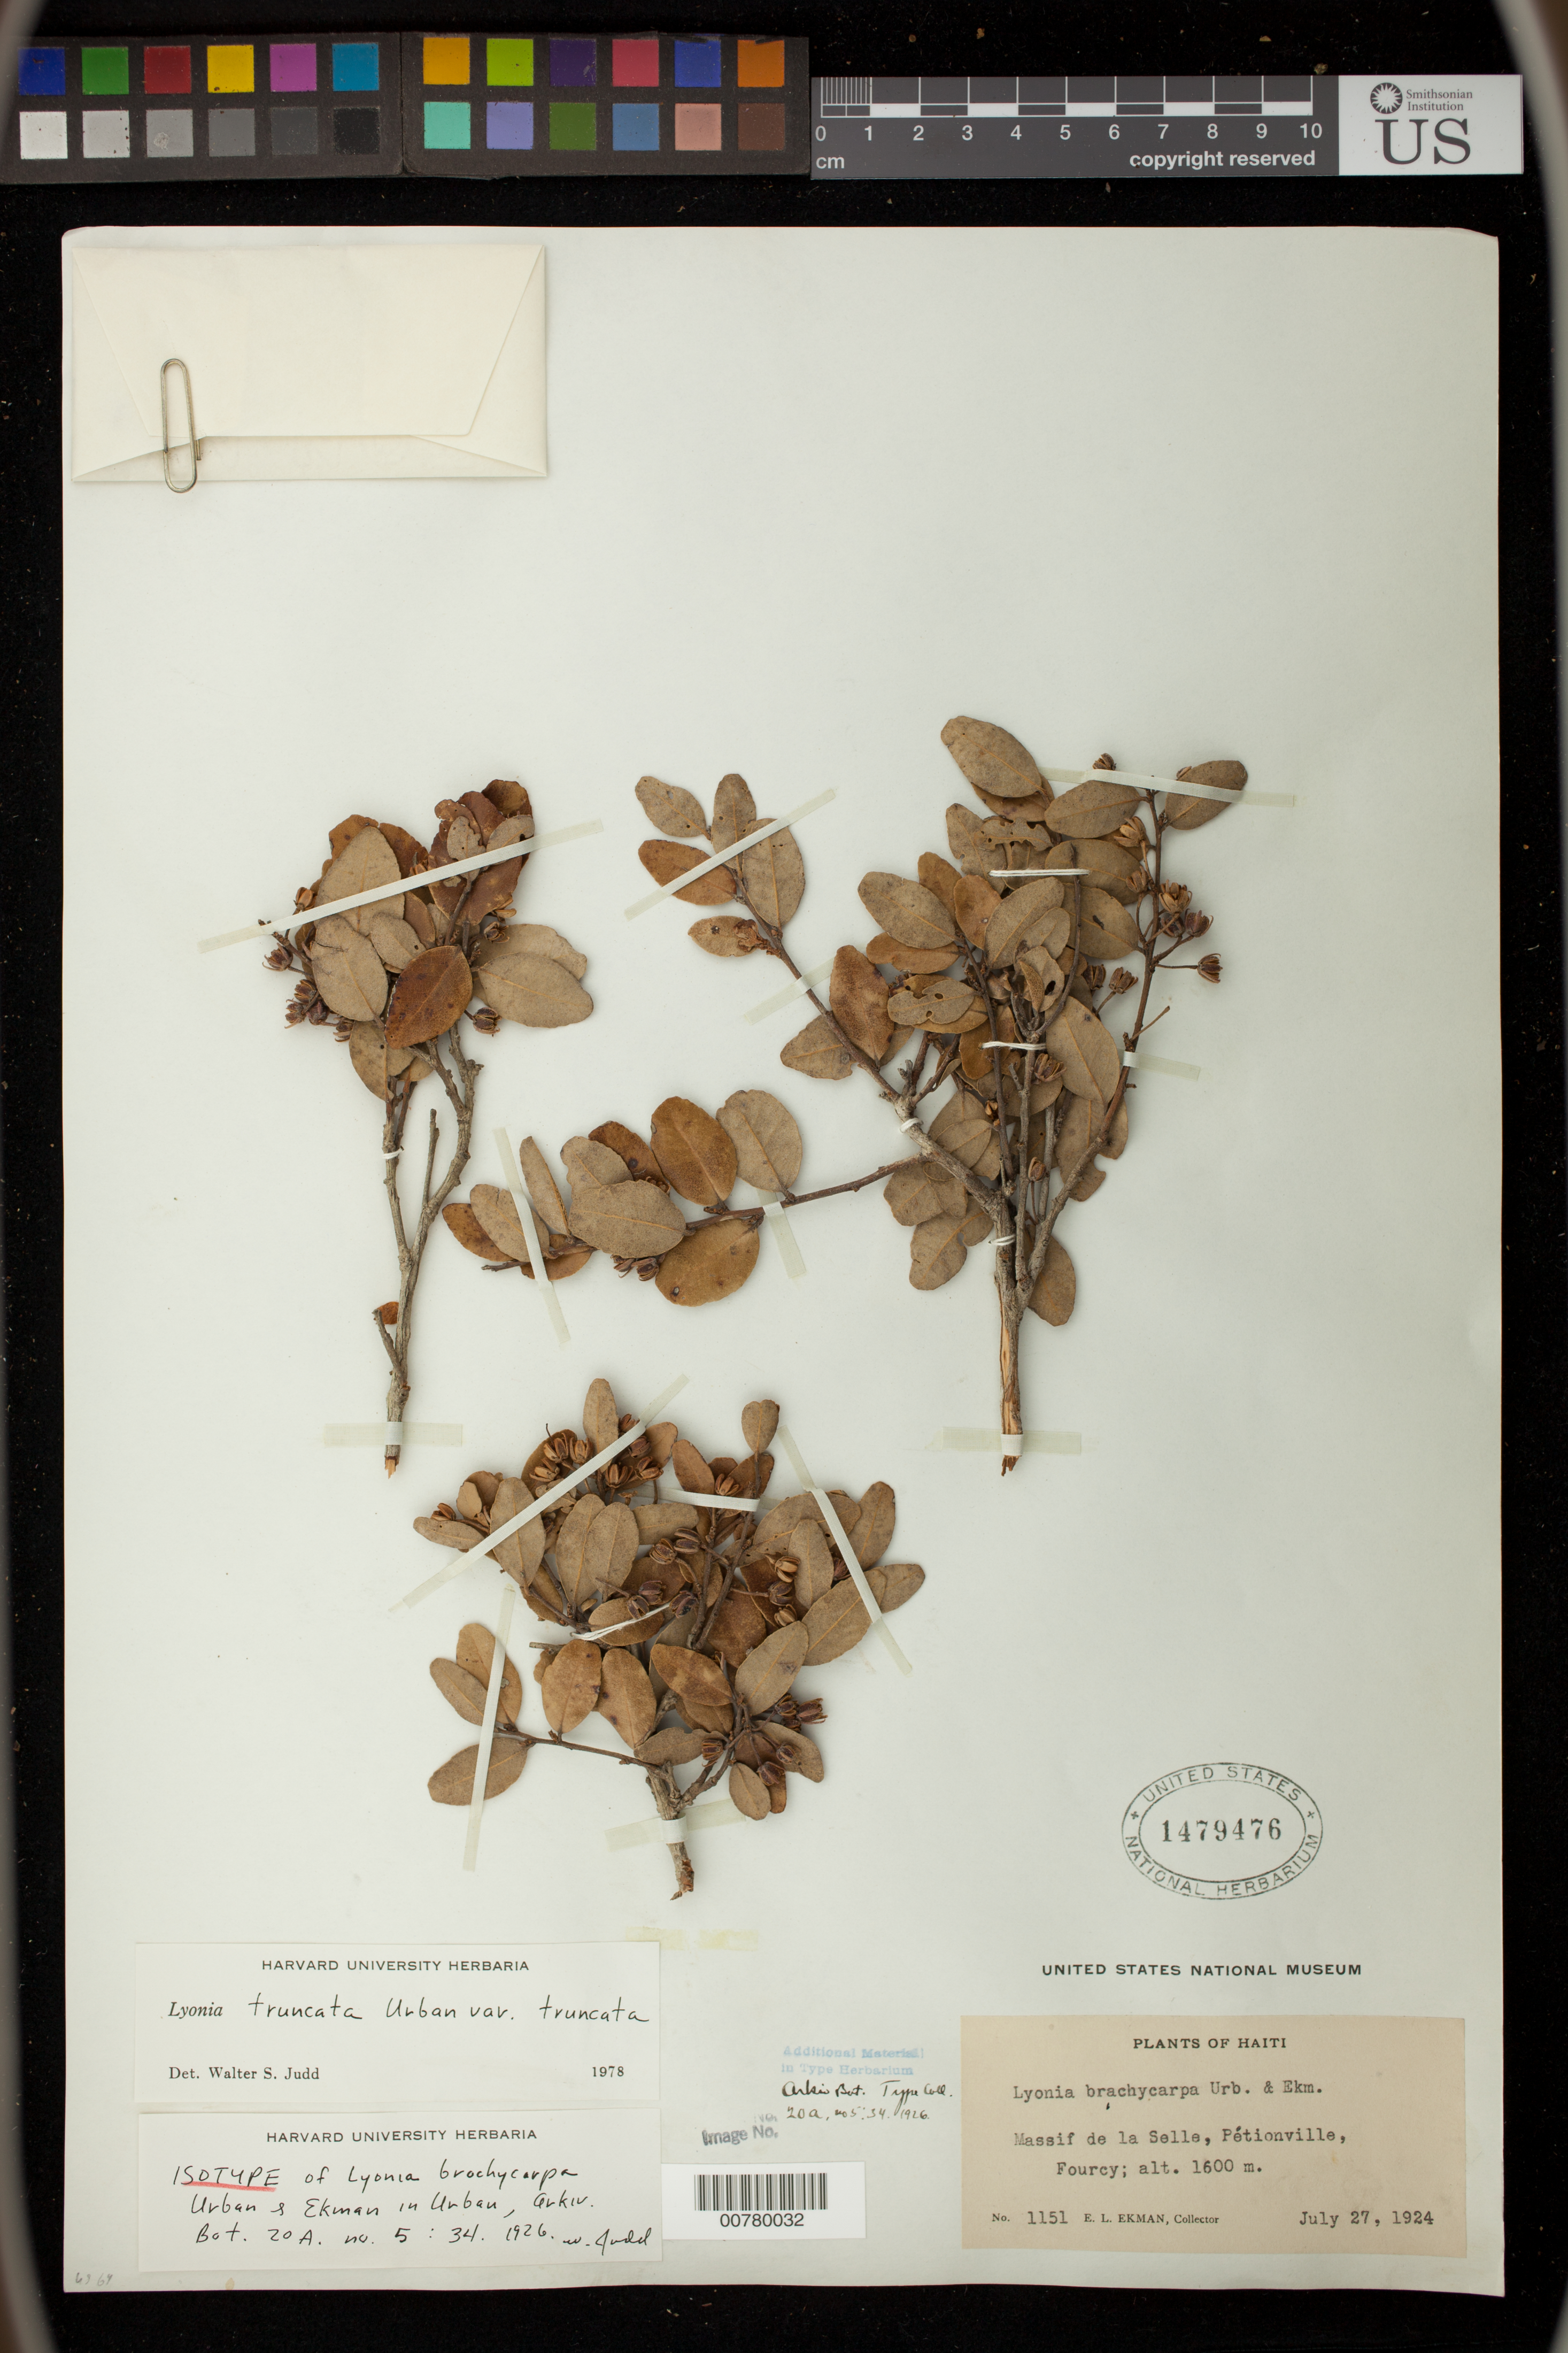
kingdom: Plantae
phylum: Tracheophyta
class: Magnoliopsida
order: Ericales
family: Ericaceae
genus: Lyonia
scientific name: Lyonia brachycarpa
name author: Urb. & Ekman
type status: Isotype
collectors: E. L. Ekman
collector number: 1151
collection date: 1924-07-27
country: Haiti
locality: Massif de la Selle, Petionville, Fourcy.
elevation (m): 1600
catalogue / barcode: US 1479476